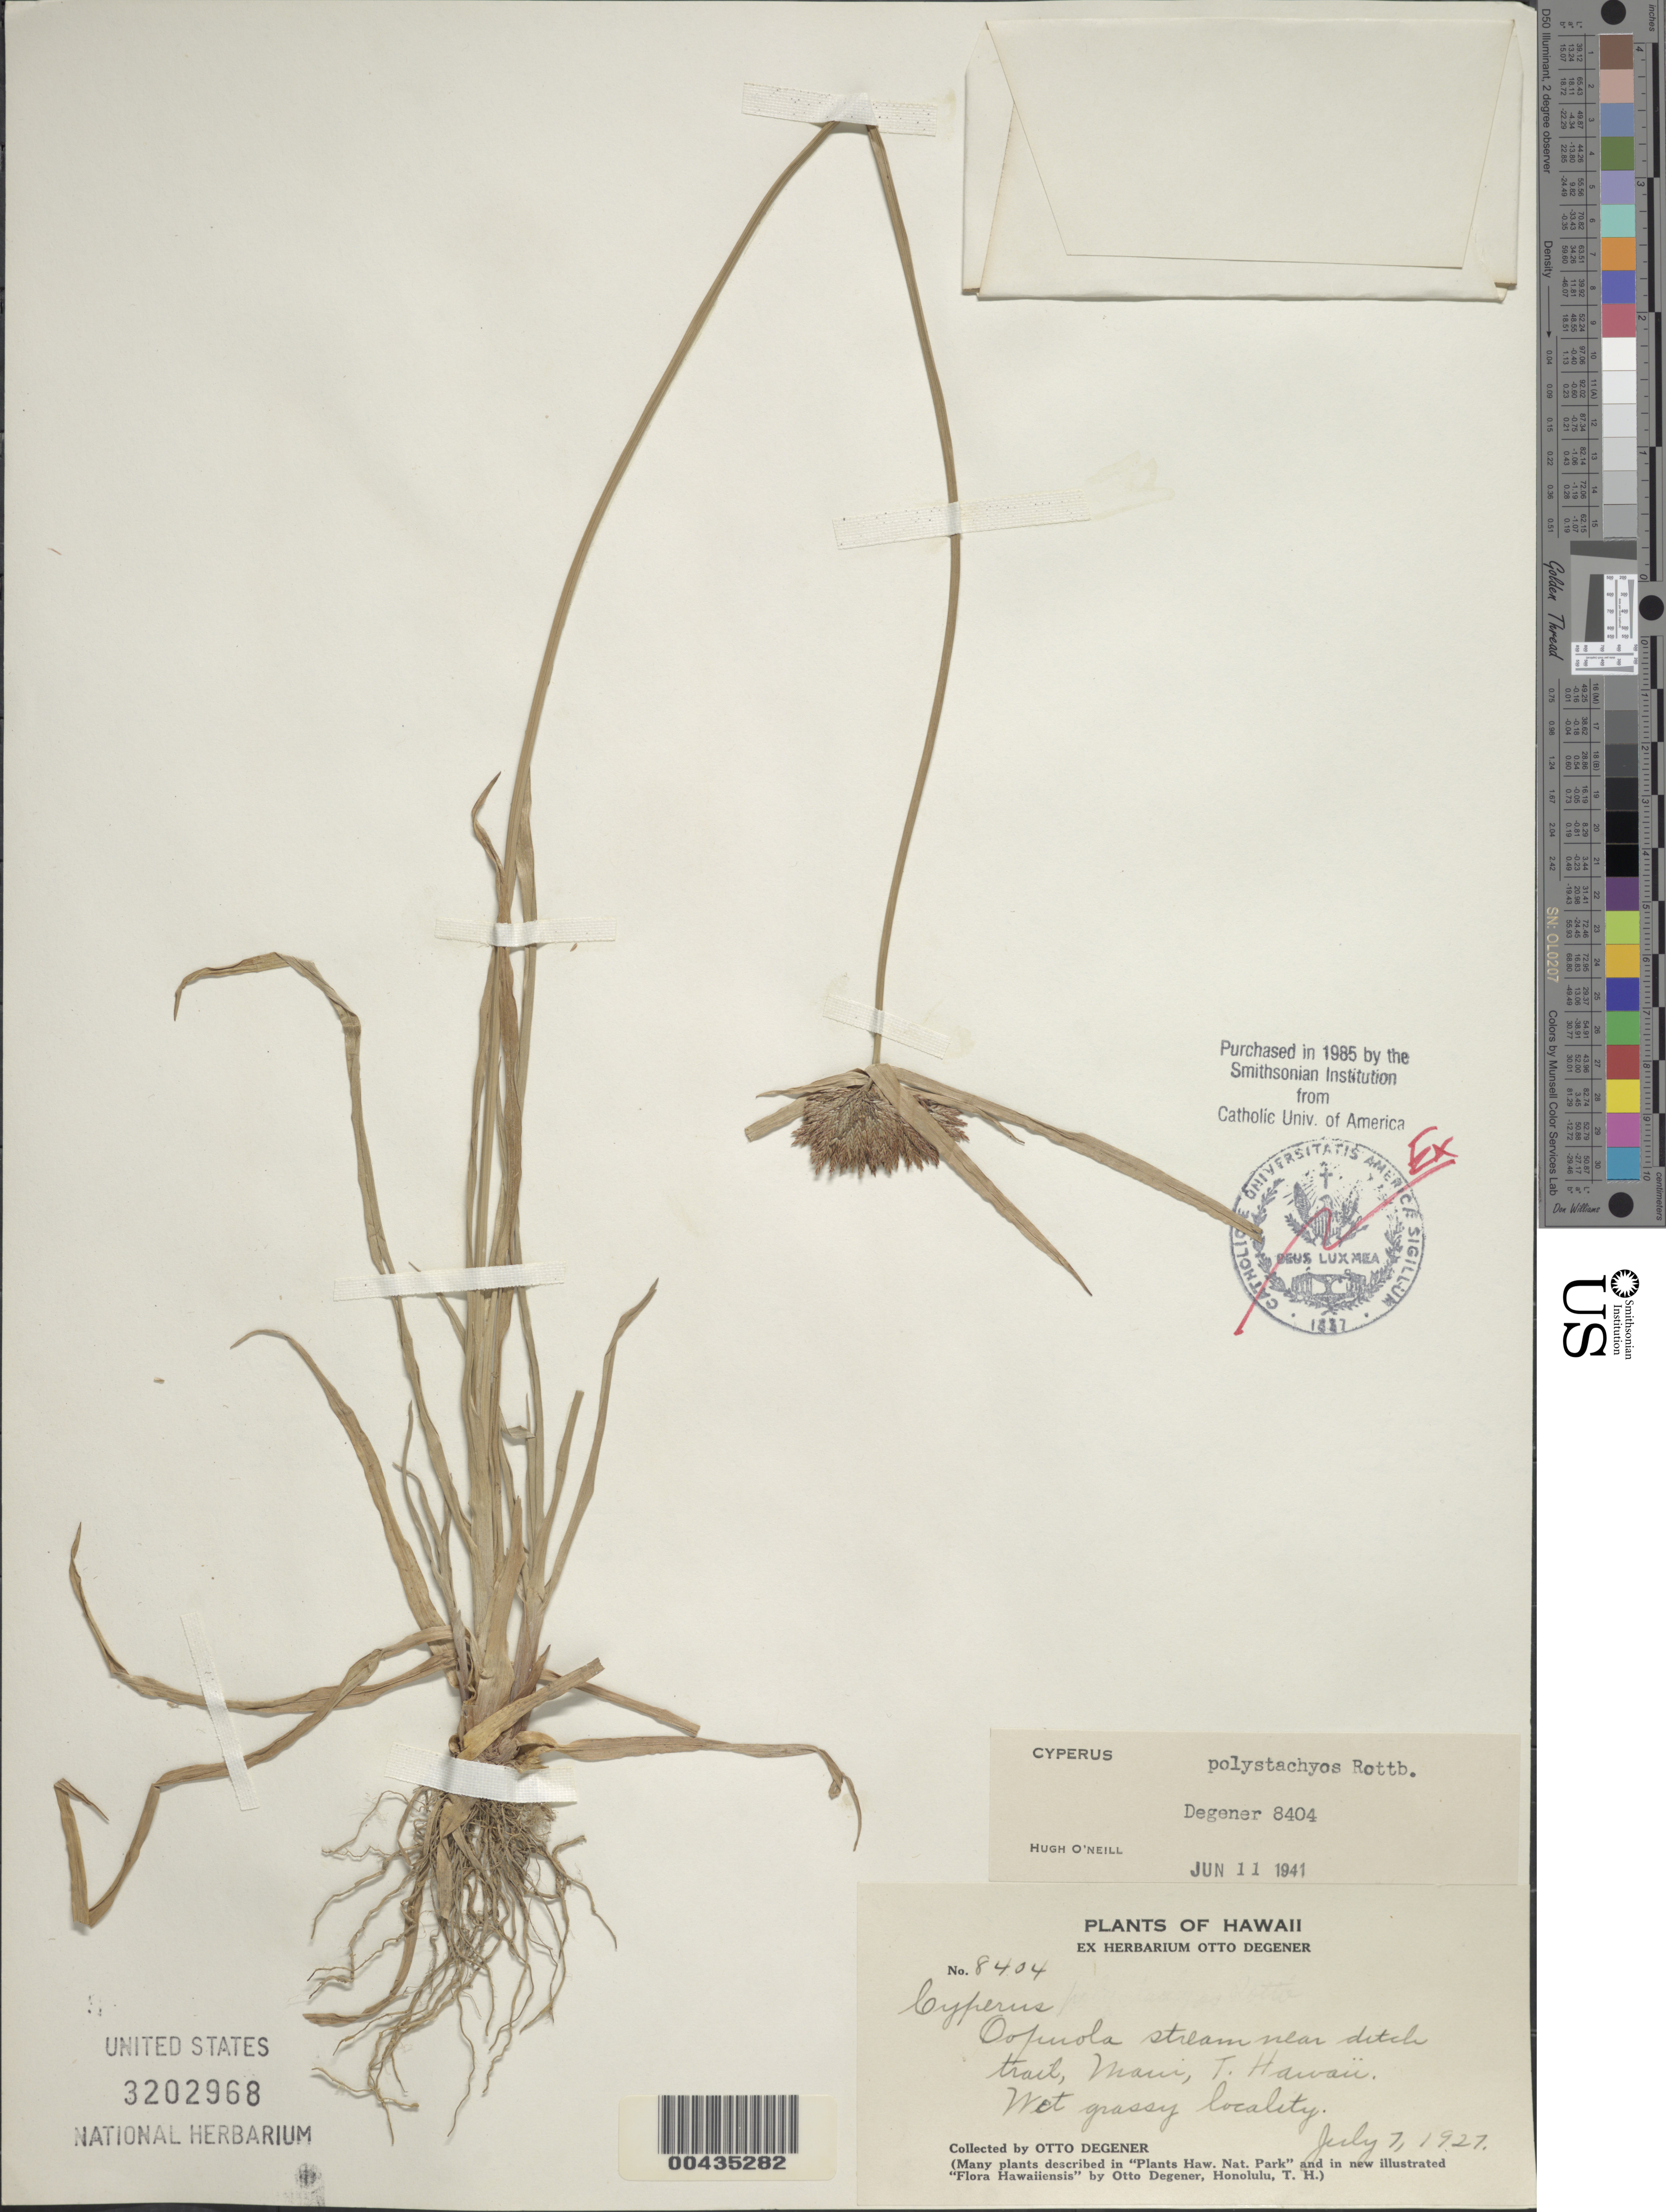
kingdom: Plantae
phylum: Tracheophyta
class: Liliopsida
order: Poales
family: Cyperaceae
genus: Cyperus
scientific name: Cyperus polystachyos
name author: Rottb.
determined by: O'Neill, Hugh T.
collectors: O. Degener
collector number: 8404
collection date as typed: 7 Jul 1927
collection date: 1927-07-07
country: United States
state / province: Hawaii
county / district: Maui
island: Maui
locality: Oopuola stream near ditch trail, Maui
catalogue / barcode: US 3202968